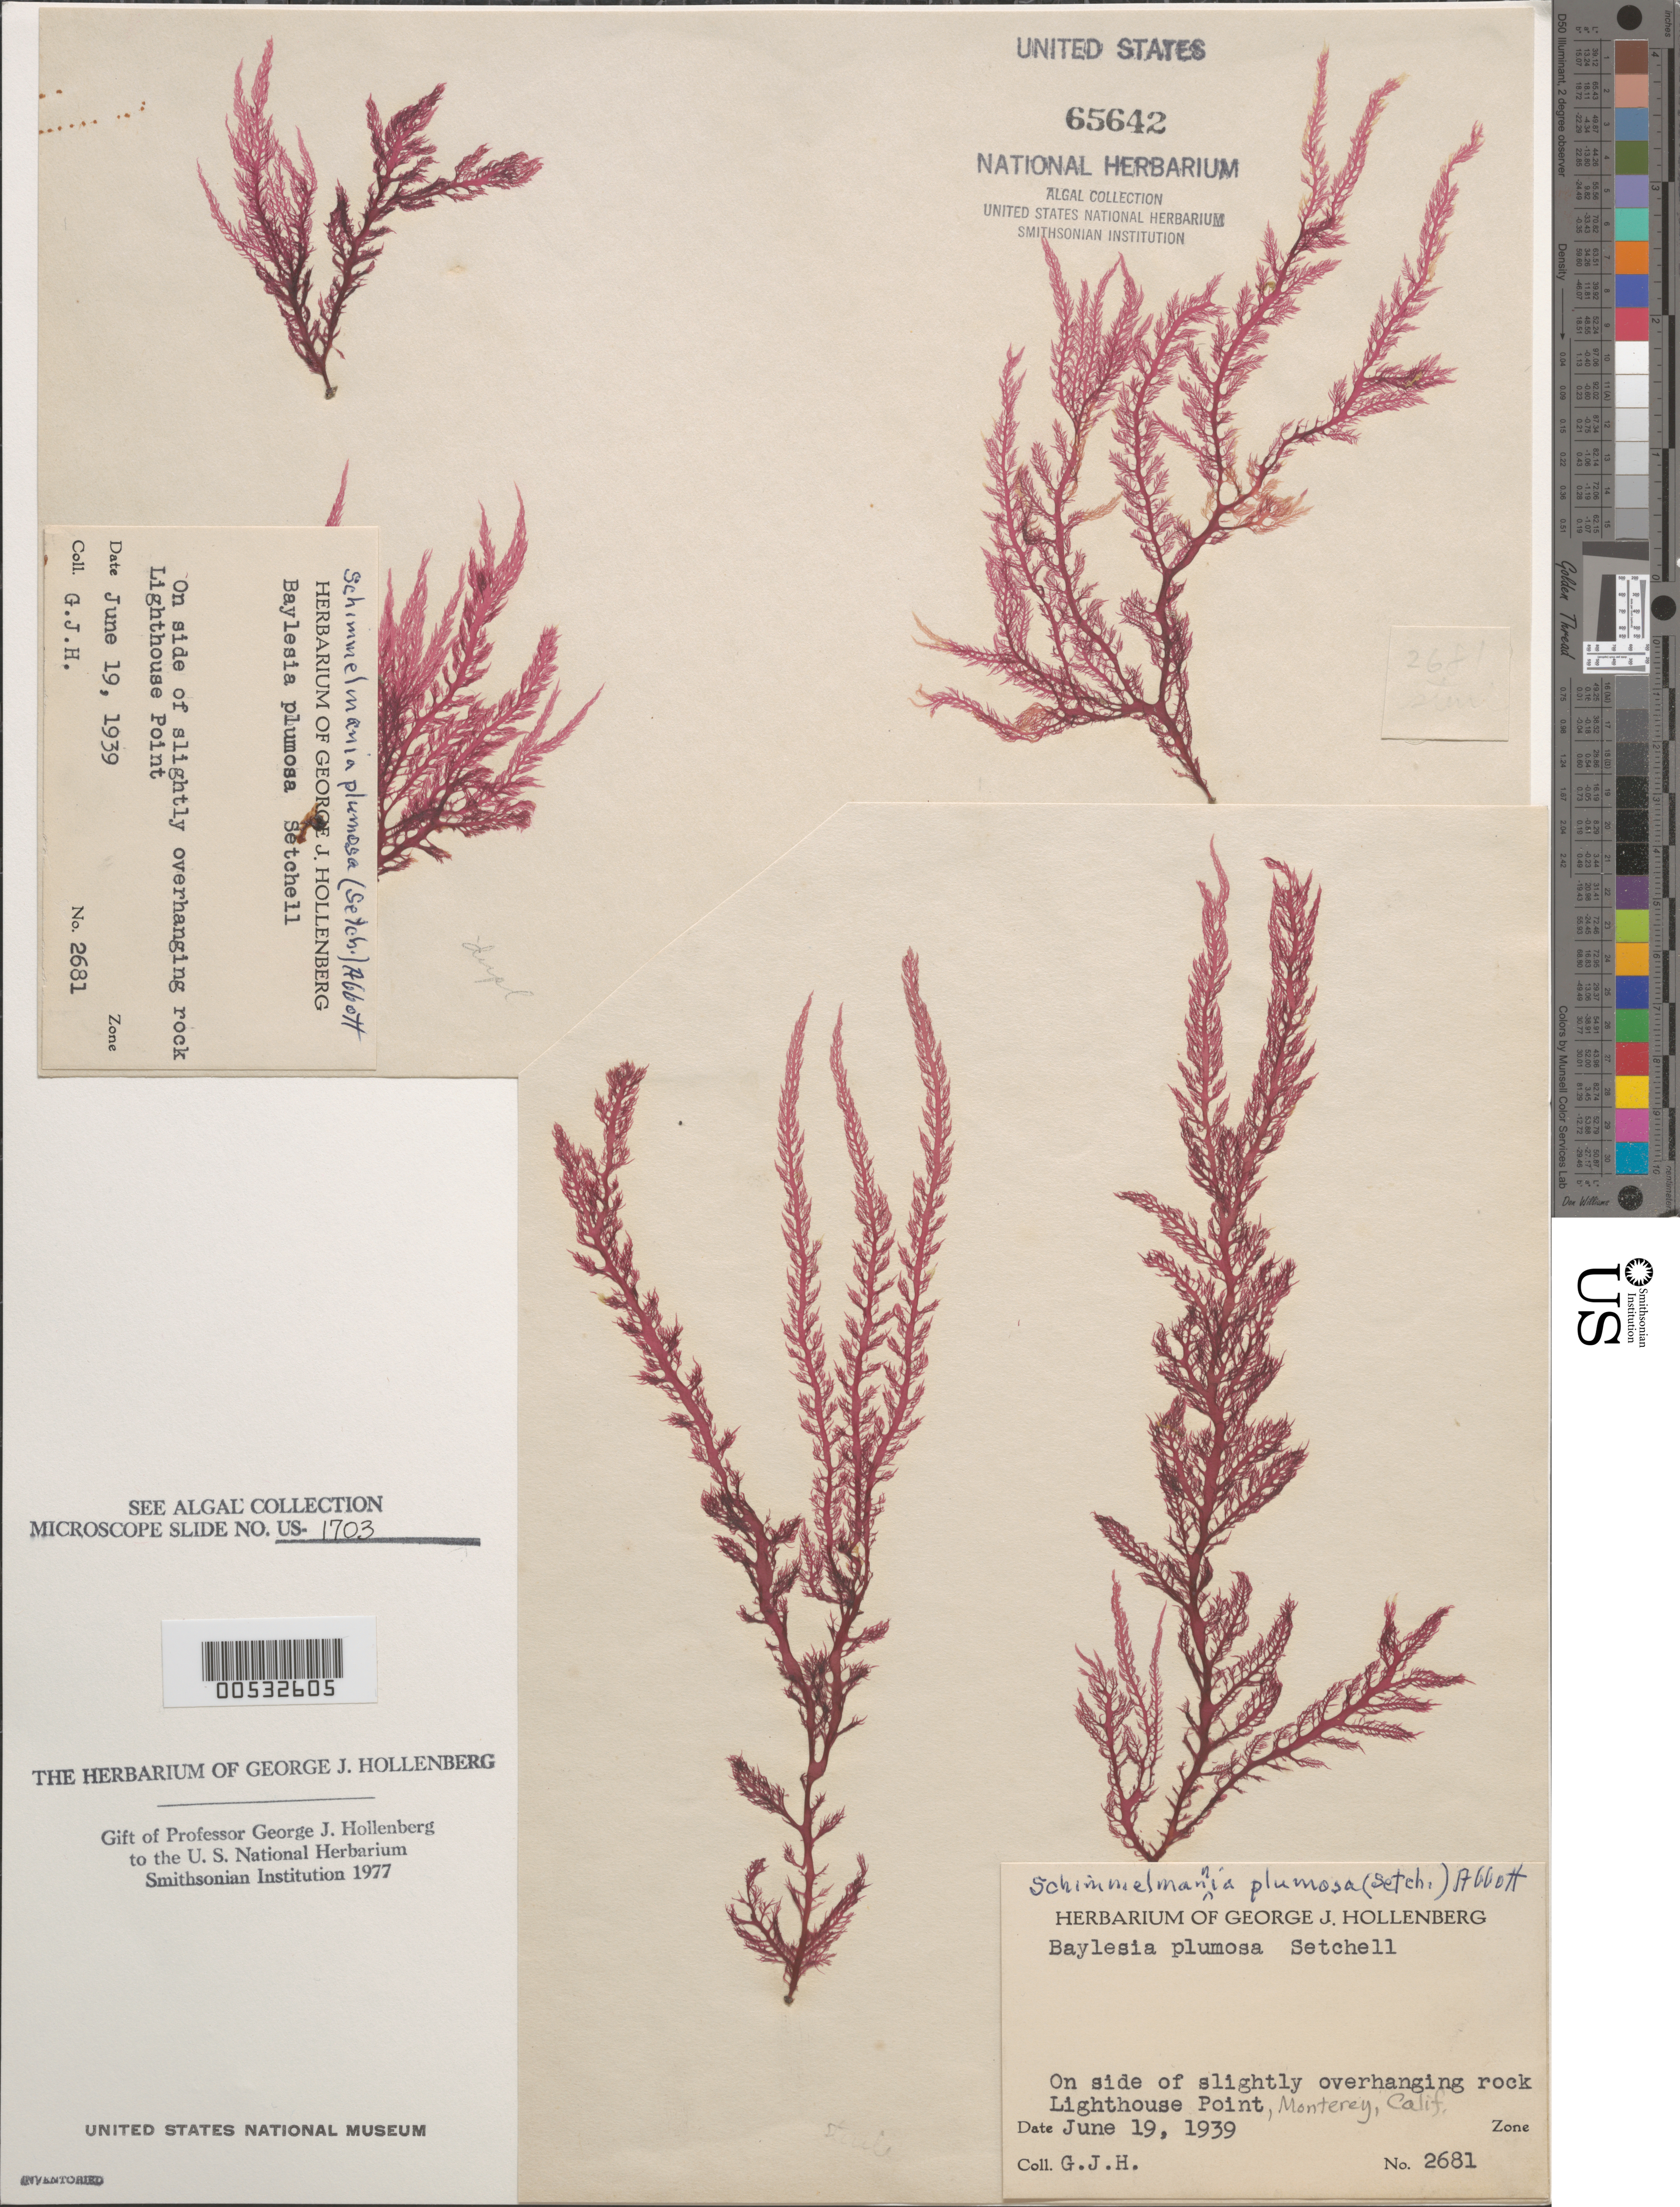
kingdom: Plantae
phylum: Rhodophyta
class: Florideophyceae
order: Gigartinales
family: Gloiosiphoniaceae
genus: Schimmelmannia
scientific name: Schimmelmannia plumosa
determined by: Hollenberg, George J.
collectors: G. Hollenberg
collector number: GJH 2681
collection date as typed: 19 Jun 1939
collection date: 1939-06-19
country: United States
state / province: California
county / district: Monterey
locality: Lighthouse Point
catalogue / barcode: US 65642